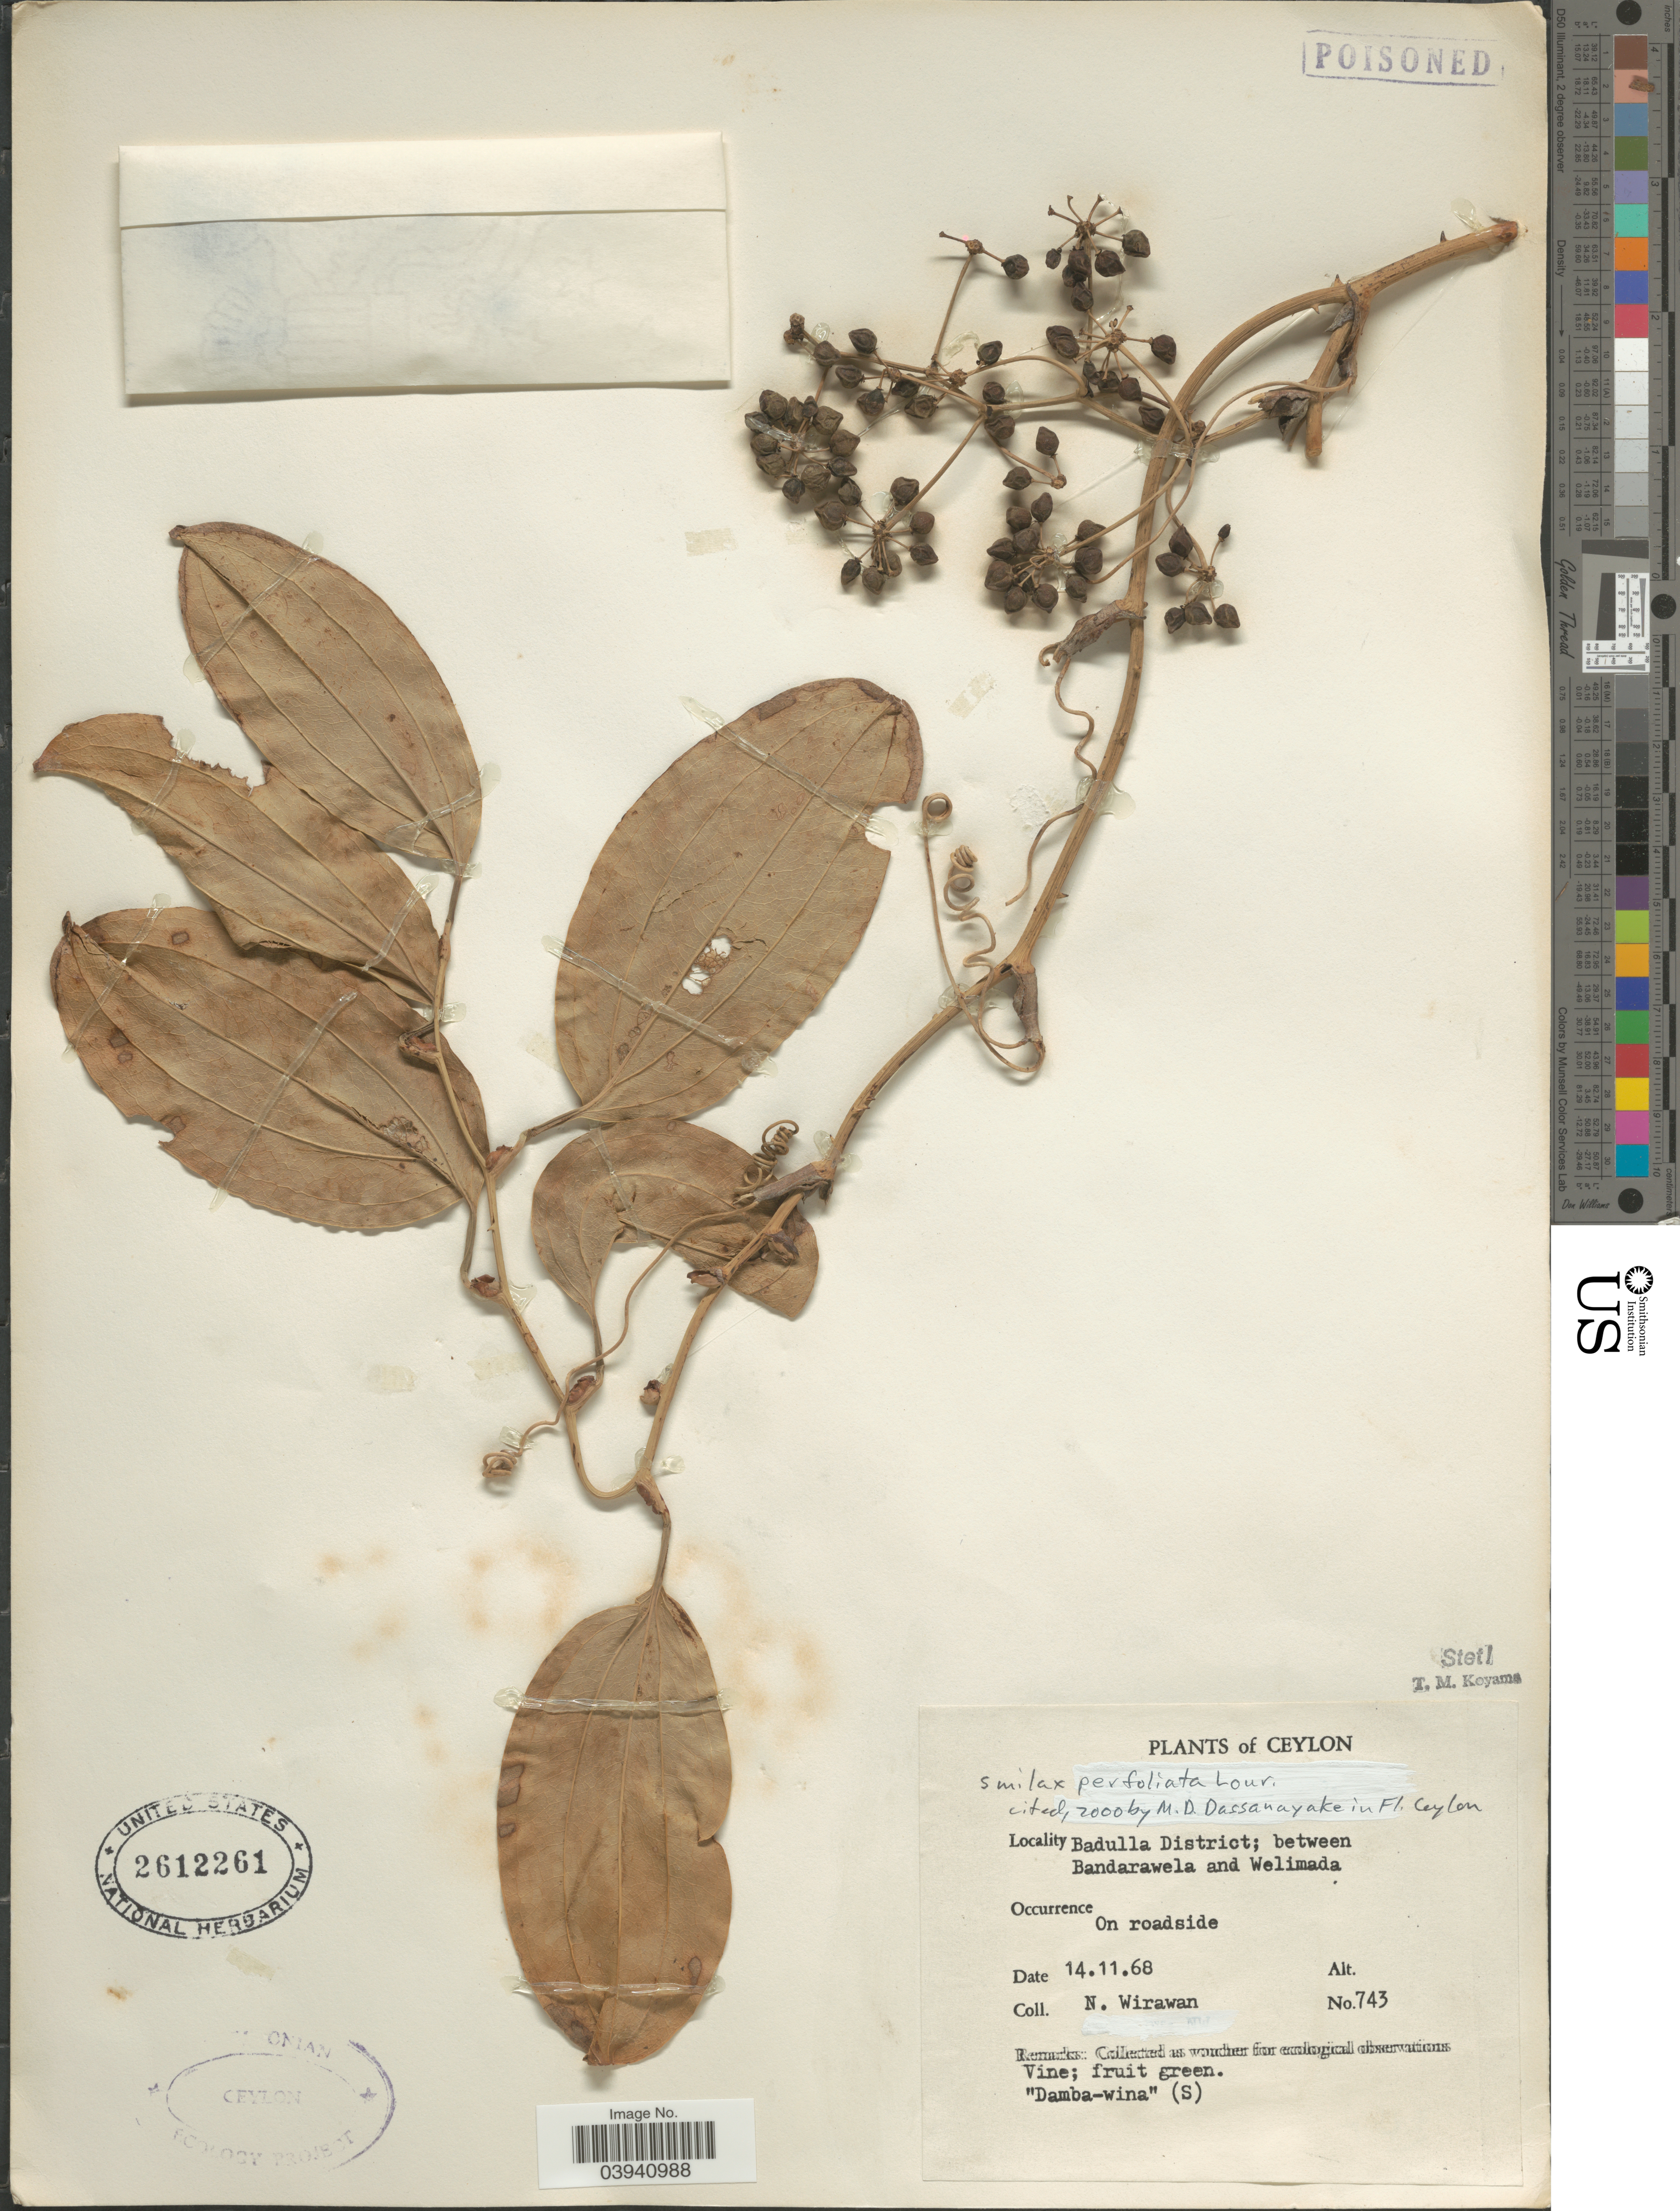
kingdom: Plantae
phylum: Tracheophyta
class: Liliopsida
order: Liliales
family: Smilacaceae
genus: Smilax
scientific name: Smilax perfoliata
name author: Lour.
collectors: N. Wirawan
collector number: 743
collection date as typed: Transcribed d/m/y: 14/11/68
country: Sri Lanka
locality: Ceylon. Badulla District; between Bandarawela and Welimada. On roadside.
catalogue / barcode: US 2612261